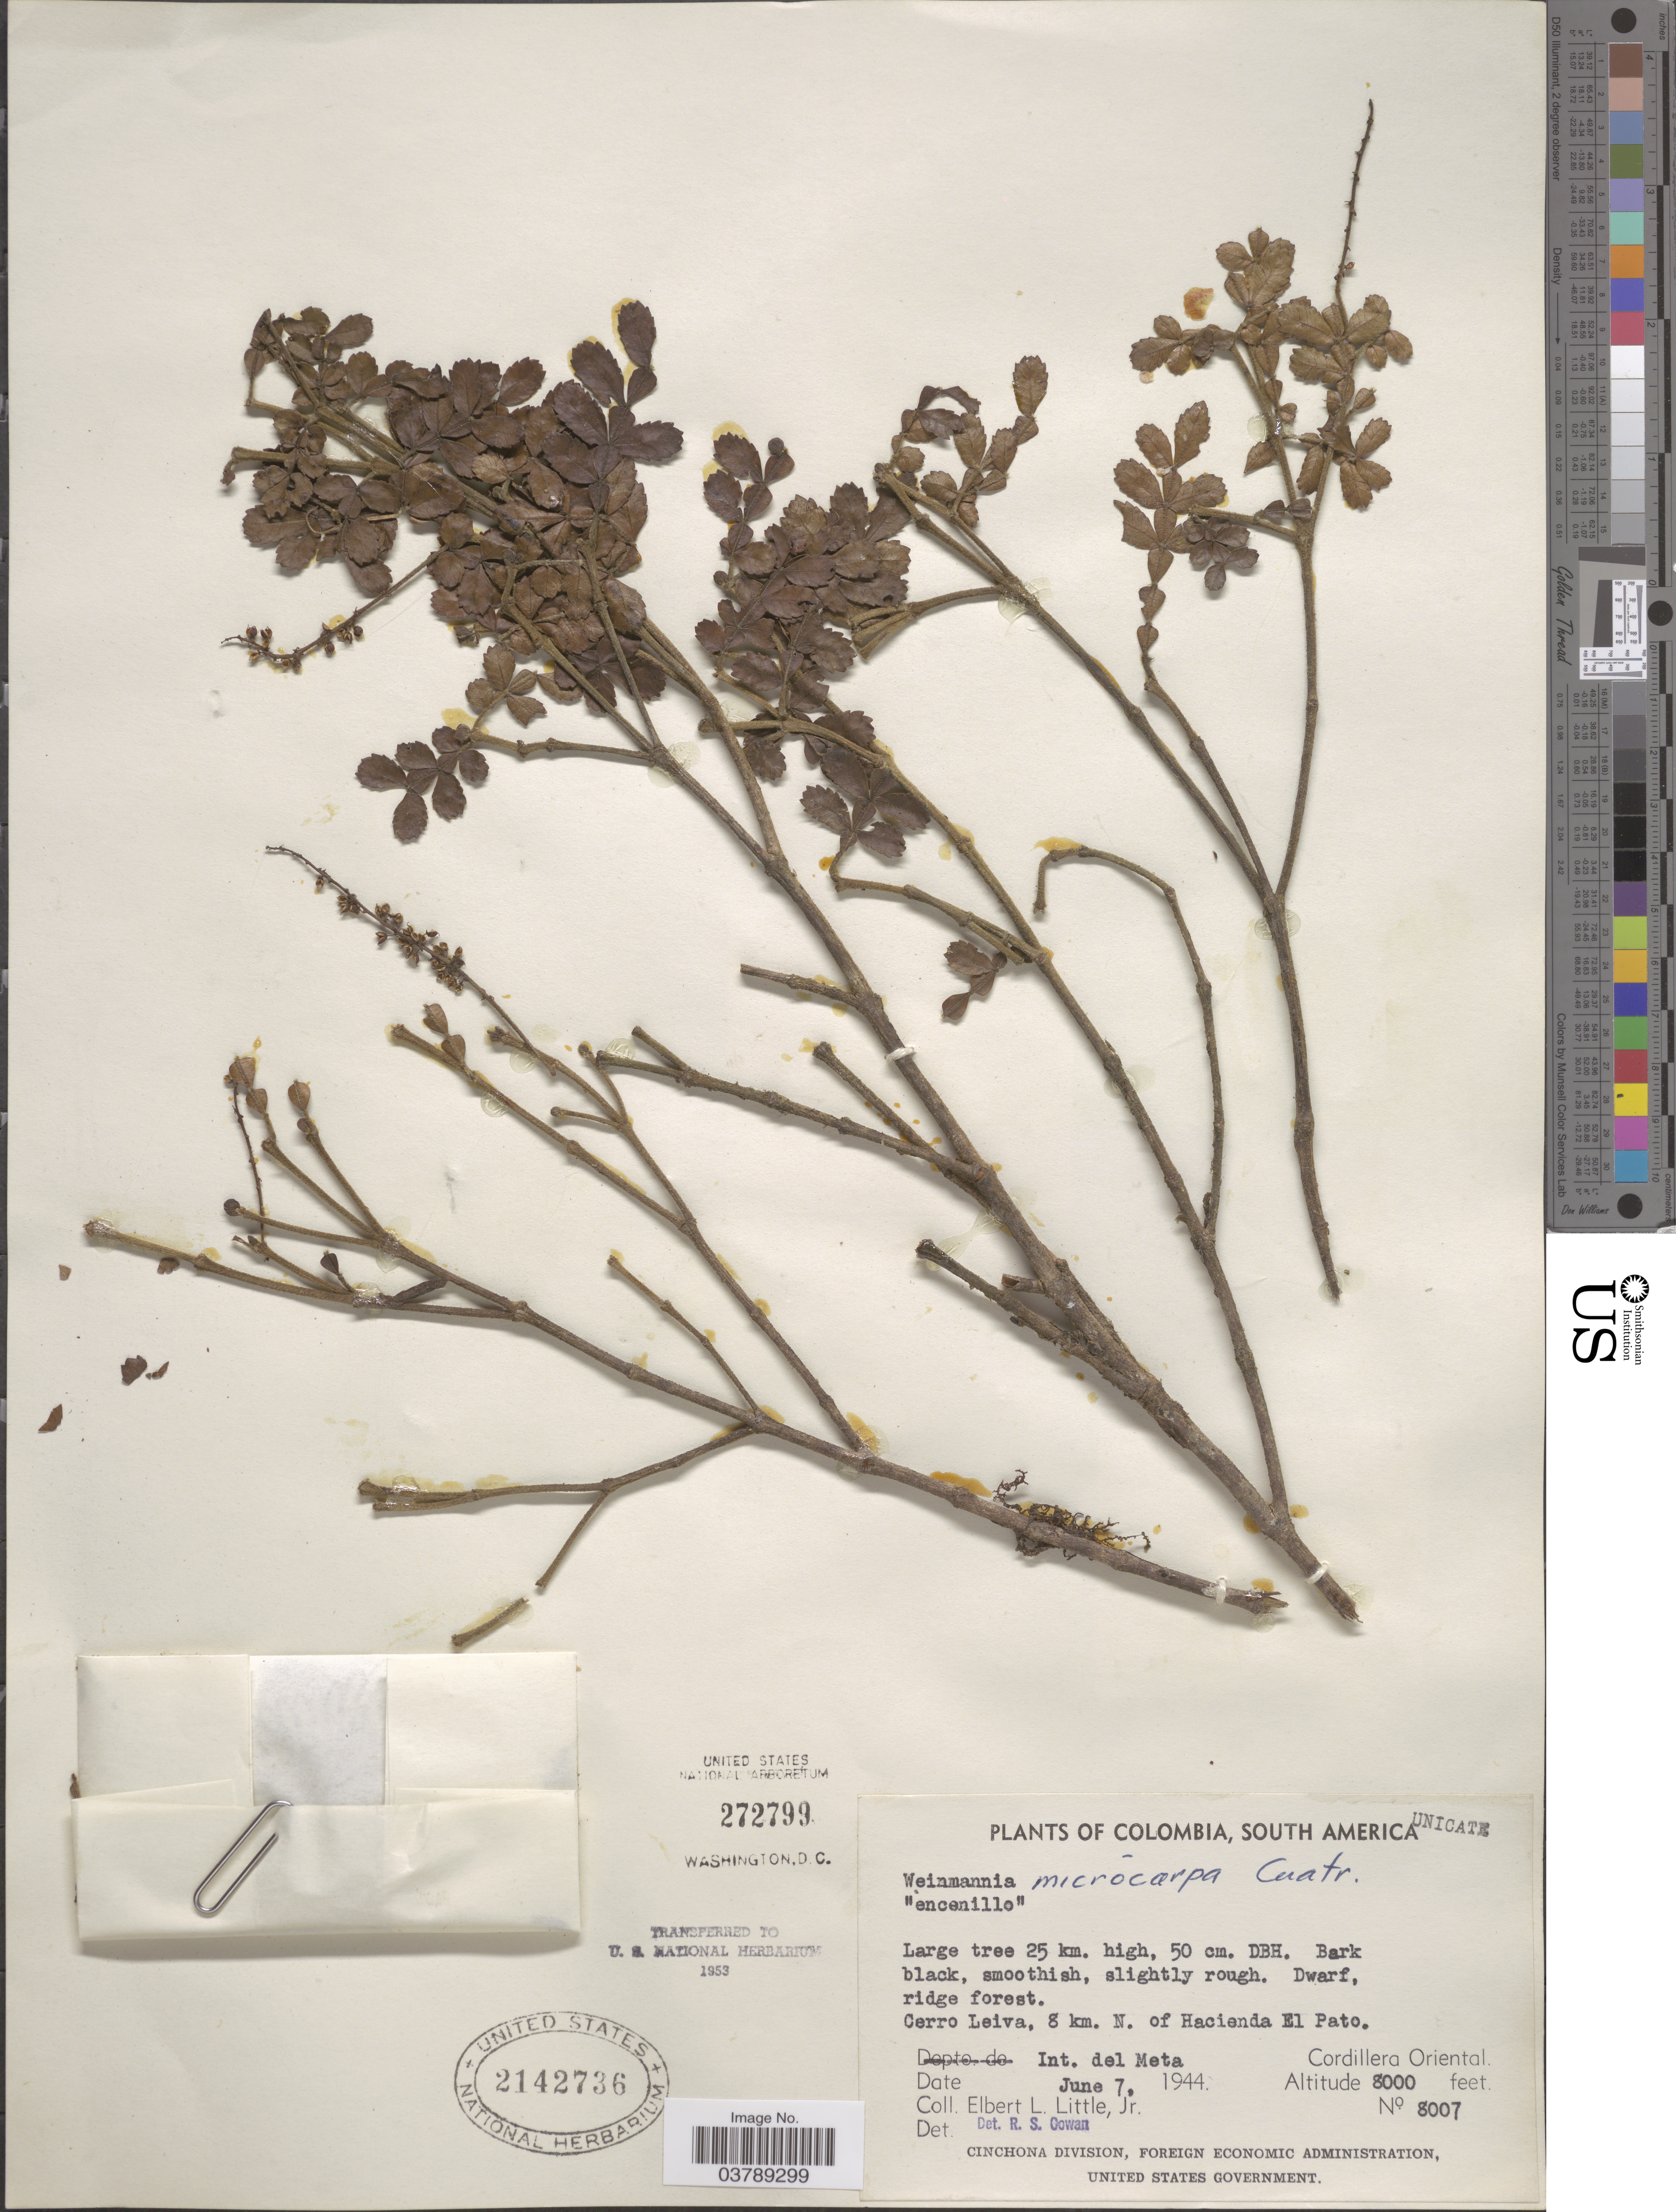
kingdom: Plantae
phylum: Tracheophyta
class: Magnoliopsida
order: Oxalidales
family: Cunoniaceae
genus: Weinmannia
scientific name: Weinmannia microcarpa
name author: Cuatrec.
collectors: E. L. Little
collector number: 8007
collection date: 1944-06-07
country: Colombia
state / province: Meta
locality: Cerro Leiva, 8 km N. of Hacienda El Pato. Int. del Meta. Cordillera Oriental.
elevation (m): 2438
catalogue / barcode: US 2142736